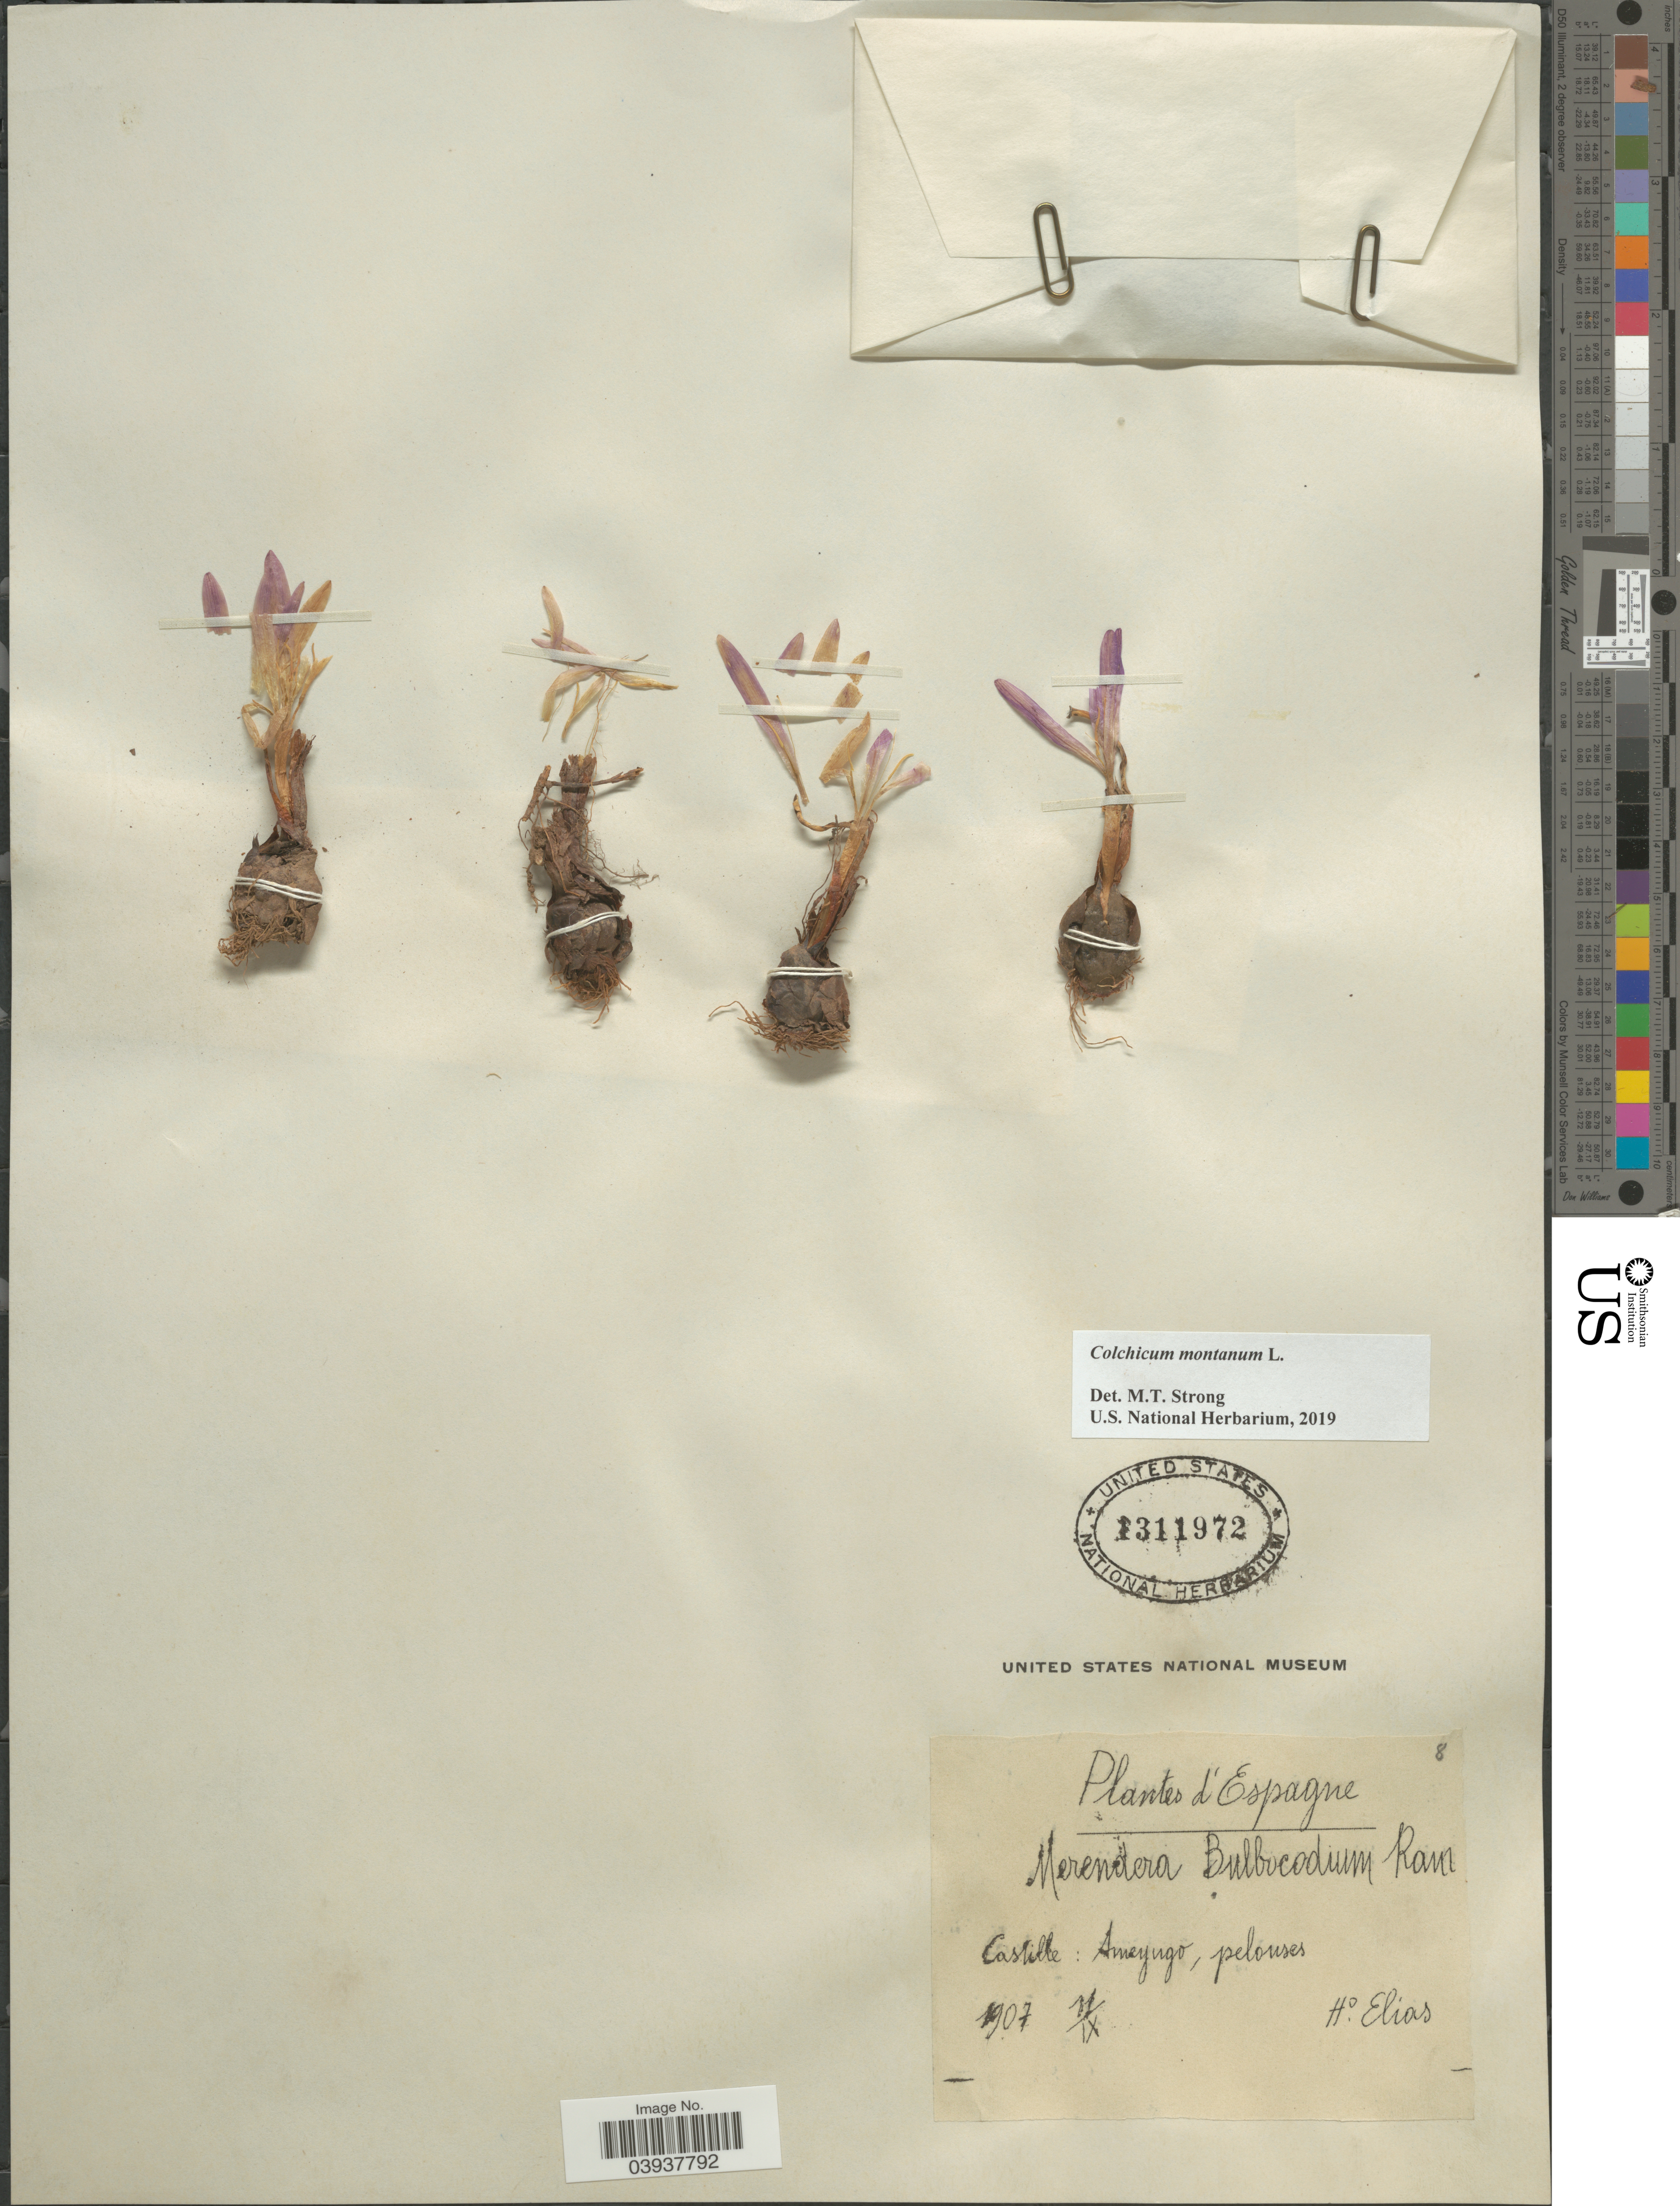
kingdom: Plantae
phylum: Tracheophyta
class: Liliopsida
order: Liliales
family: Colchicaceae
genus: Colchicum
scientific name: Colchicum sp.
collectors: H. Elias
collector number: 8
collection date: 1907-09-11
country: Spain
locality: Espagne. Castille: Ameyugo, pelouses.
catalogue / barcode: US 1311972